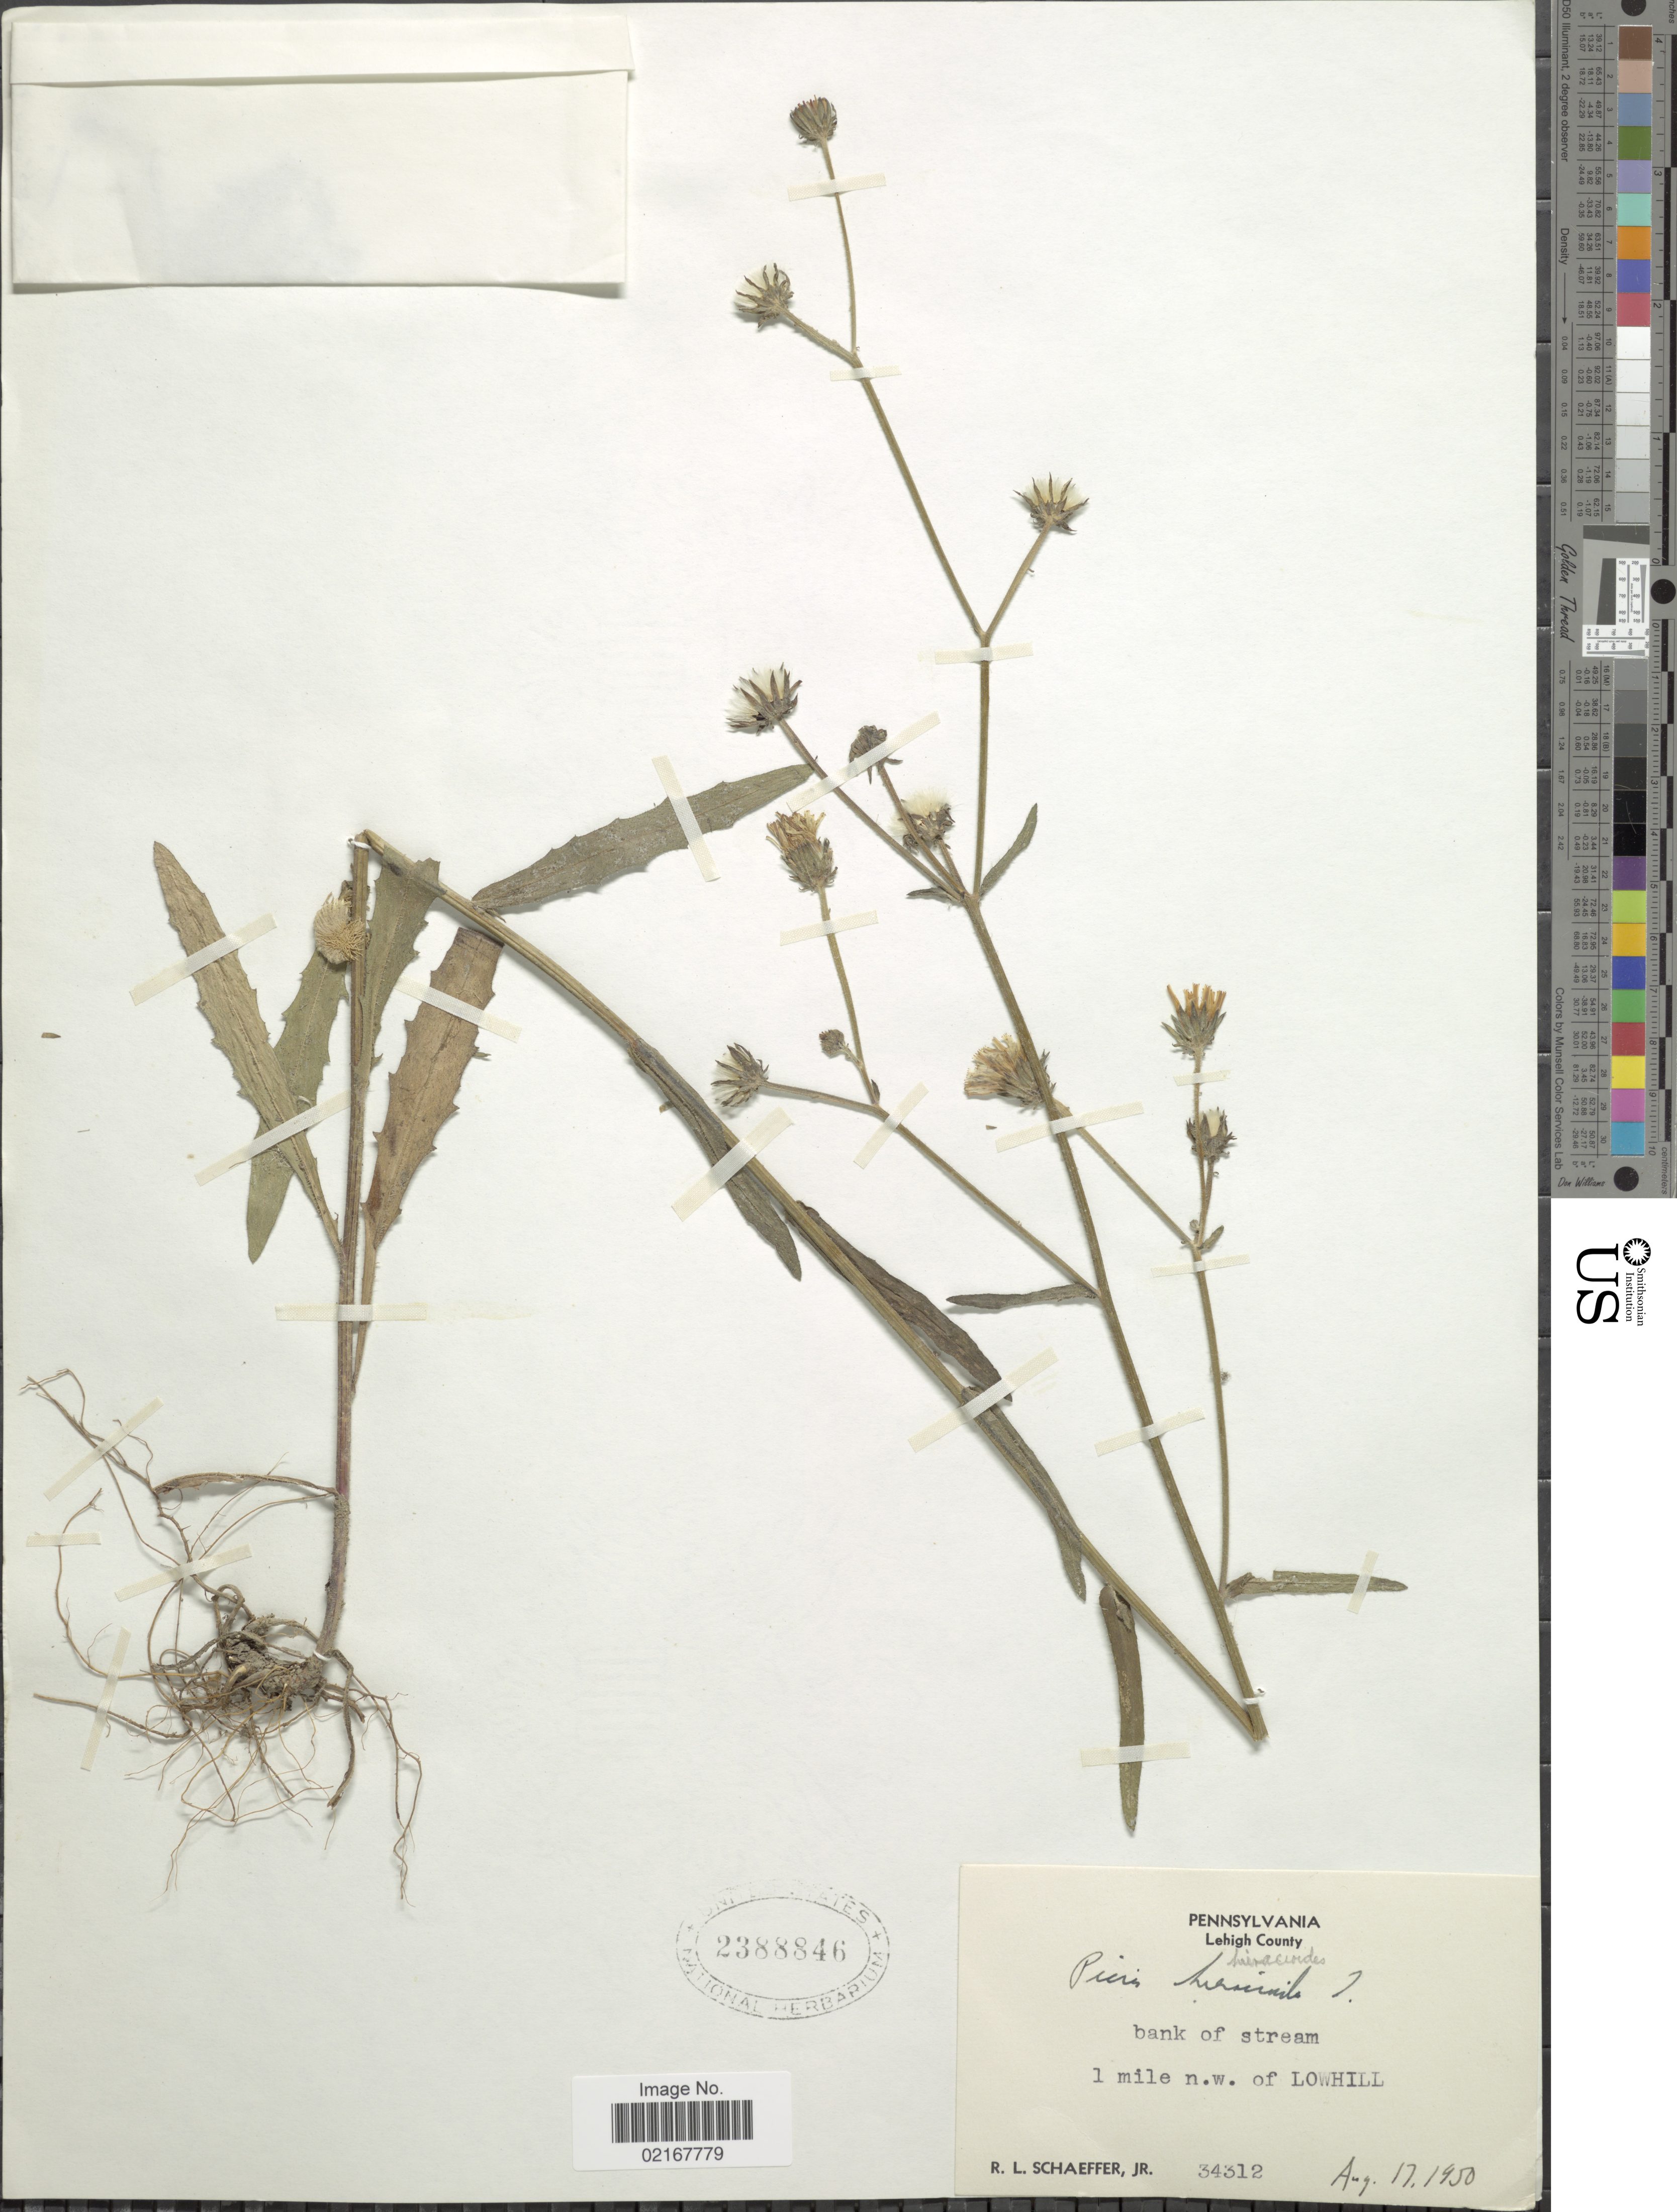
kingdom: Plantae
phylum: Tracheophyta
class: Magnoliopsida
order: Asterales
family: Asteraceae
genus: Picris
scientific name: Picris hieracioides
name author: L.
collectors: R. L. Schaeffer Jr.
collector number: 34312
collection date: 1950-08-17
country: United States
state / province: Pennsylvania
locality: Lehigh County, 1 mile n.w. of Lowhill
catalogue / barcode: US 2388846